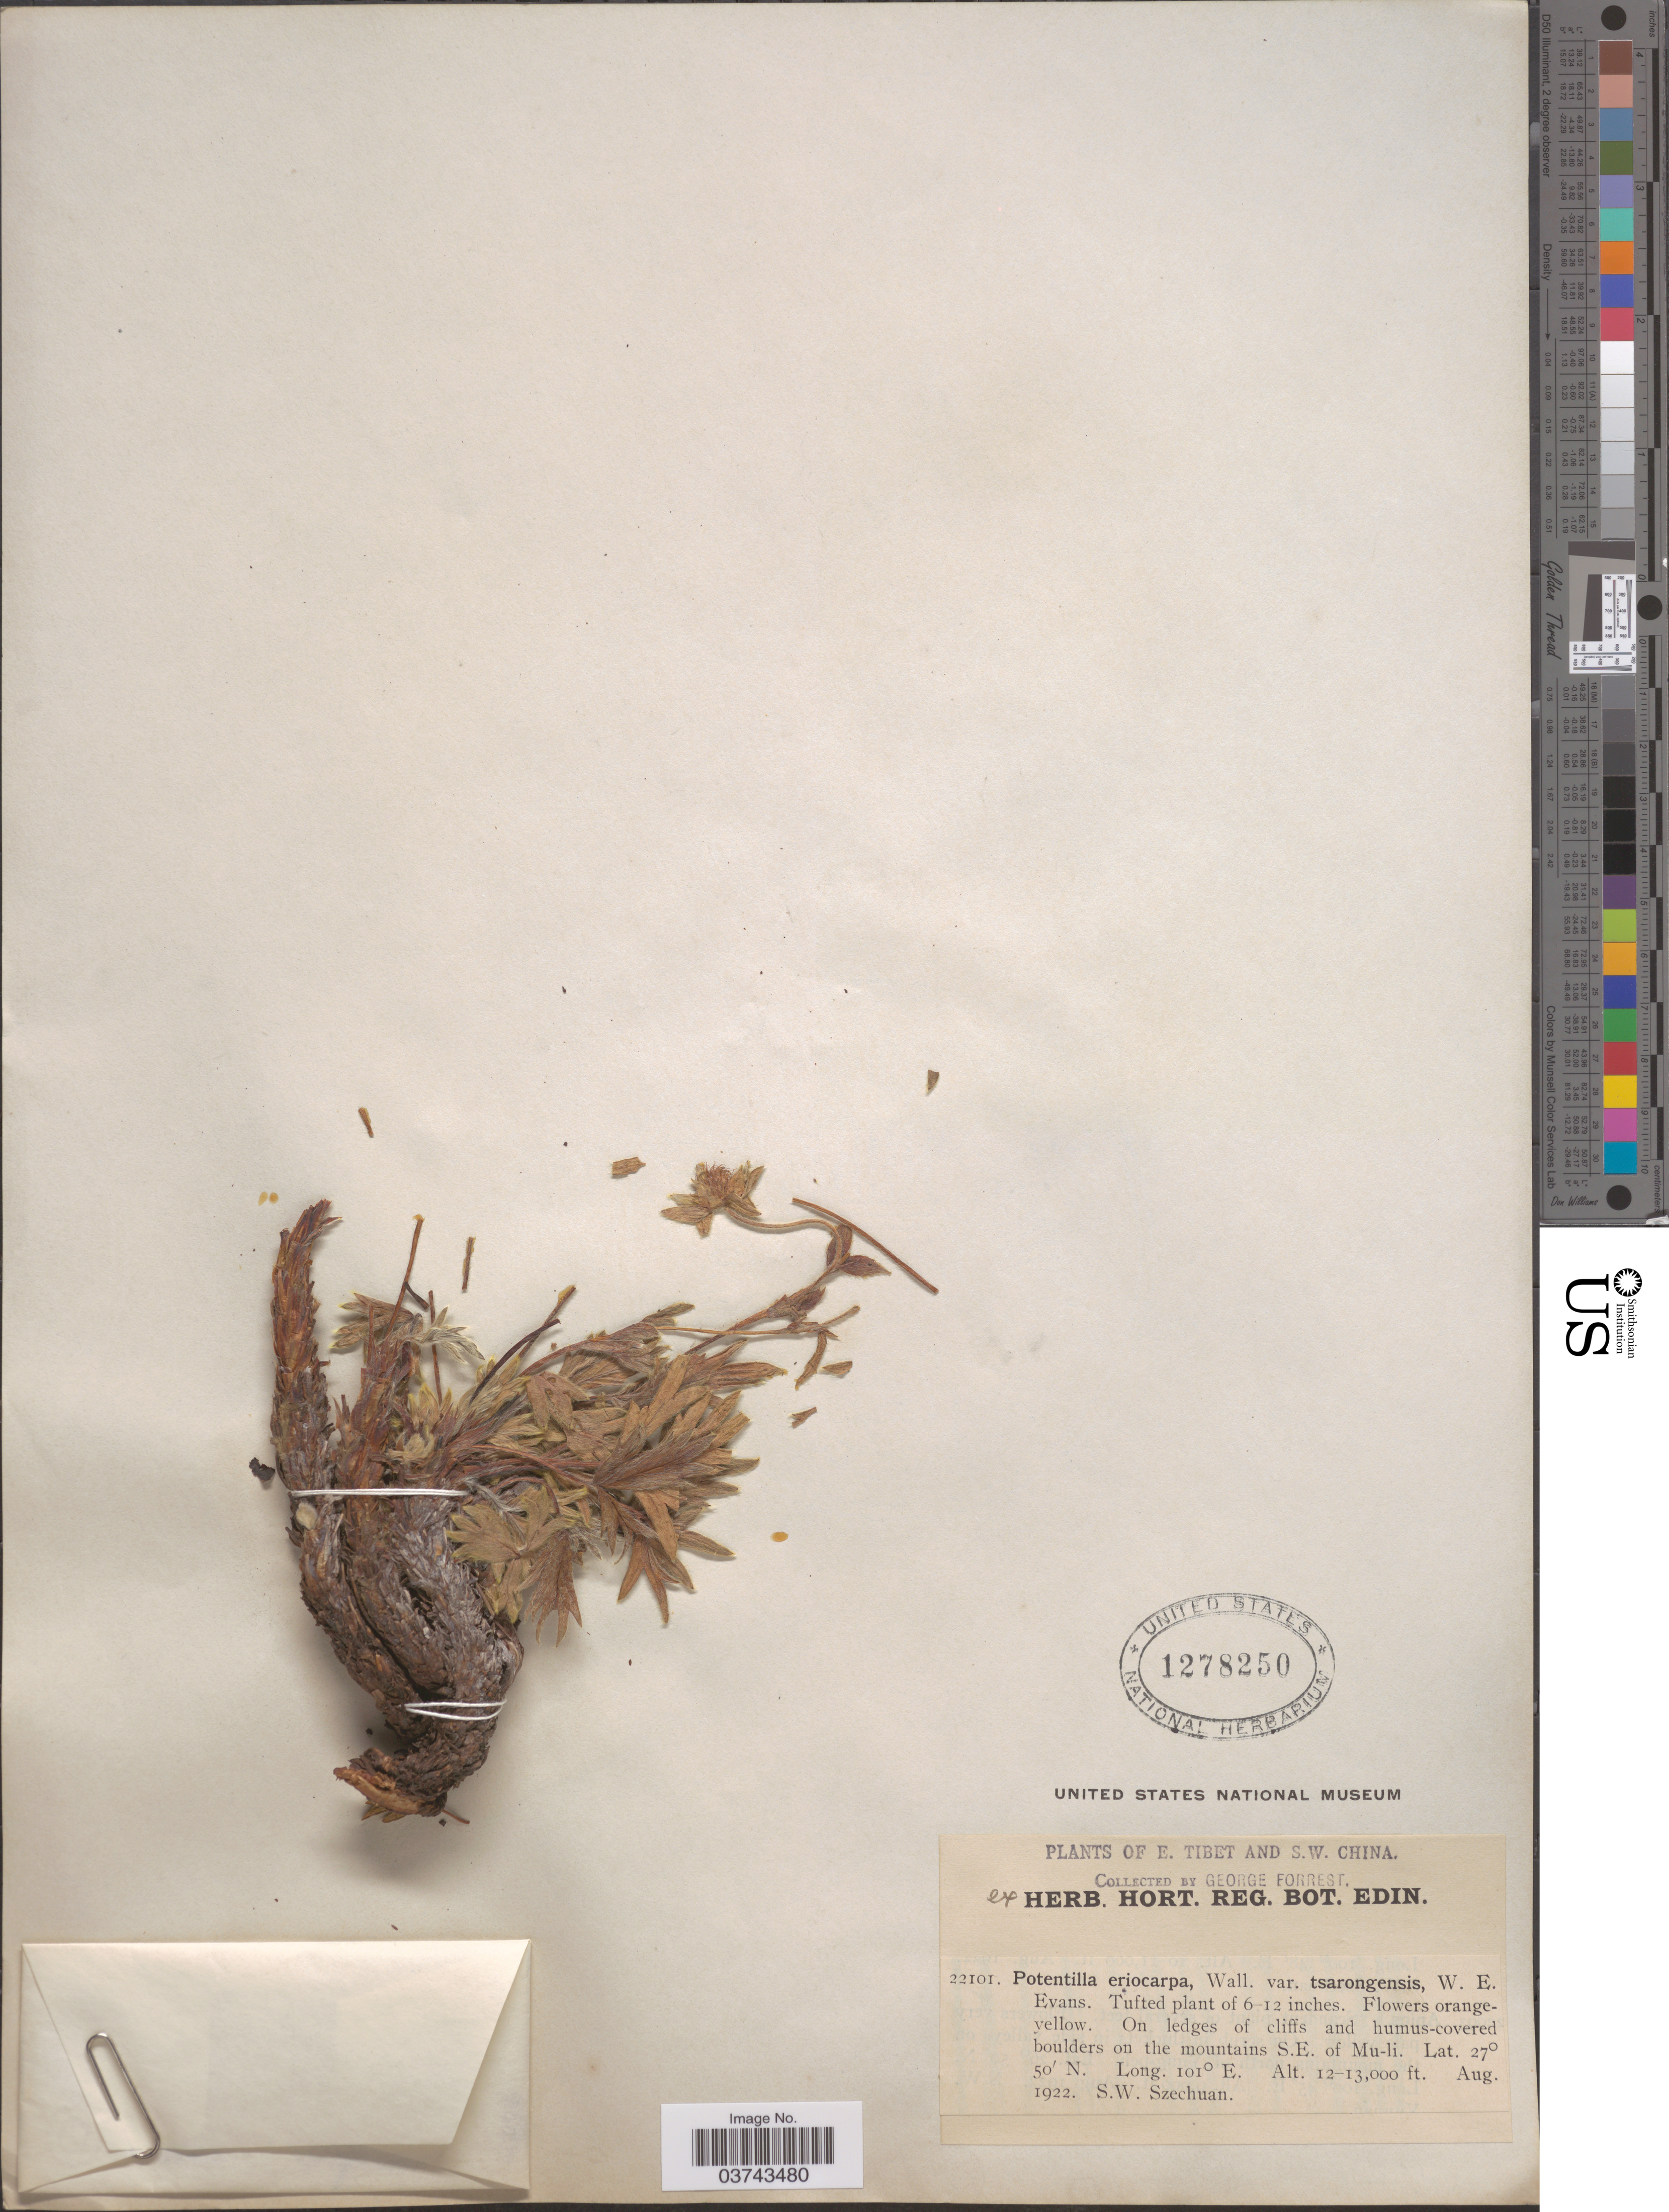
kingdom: Plantae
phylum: Tracheophyta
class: Magnoliopsida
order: Rosales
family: Rosaceae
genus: Potentilla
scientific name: Potentilla eriocarpa var. tsarongensis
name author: W.E. Evans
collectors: G. Forrest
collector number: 22101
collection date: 1922-08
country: China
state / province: Sichuan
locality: S. W. China. On the mountains S. E. of Mu-li. S. W. Szechuan.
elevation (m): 3658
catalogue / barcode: US 1278250